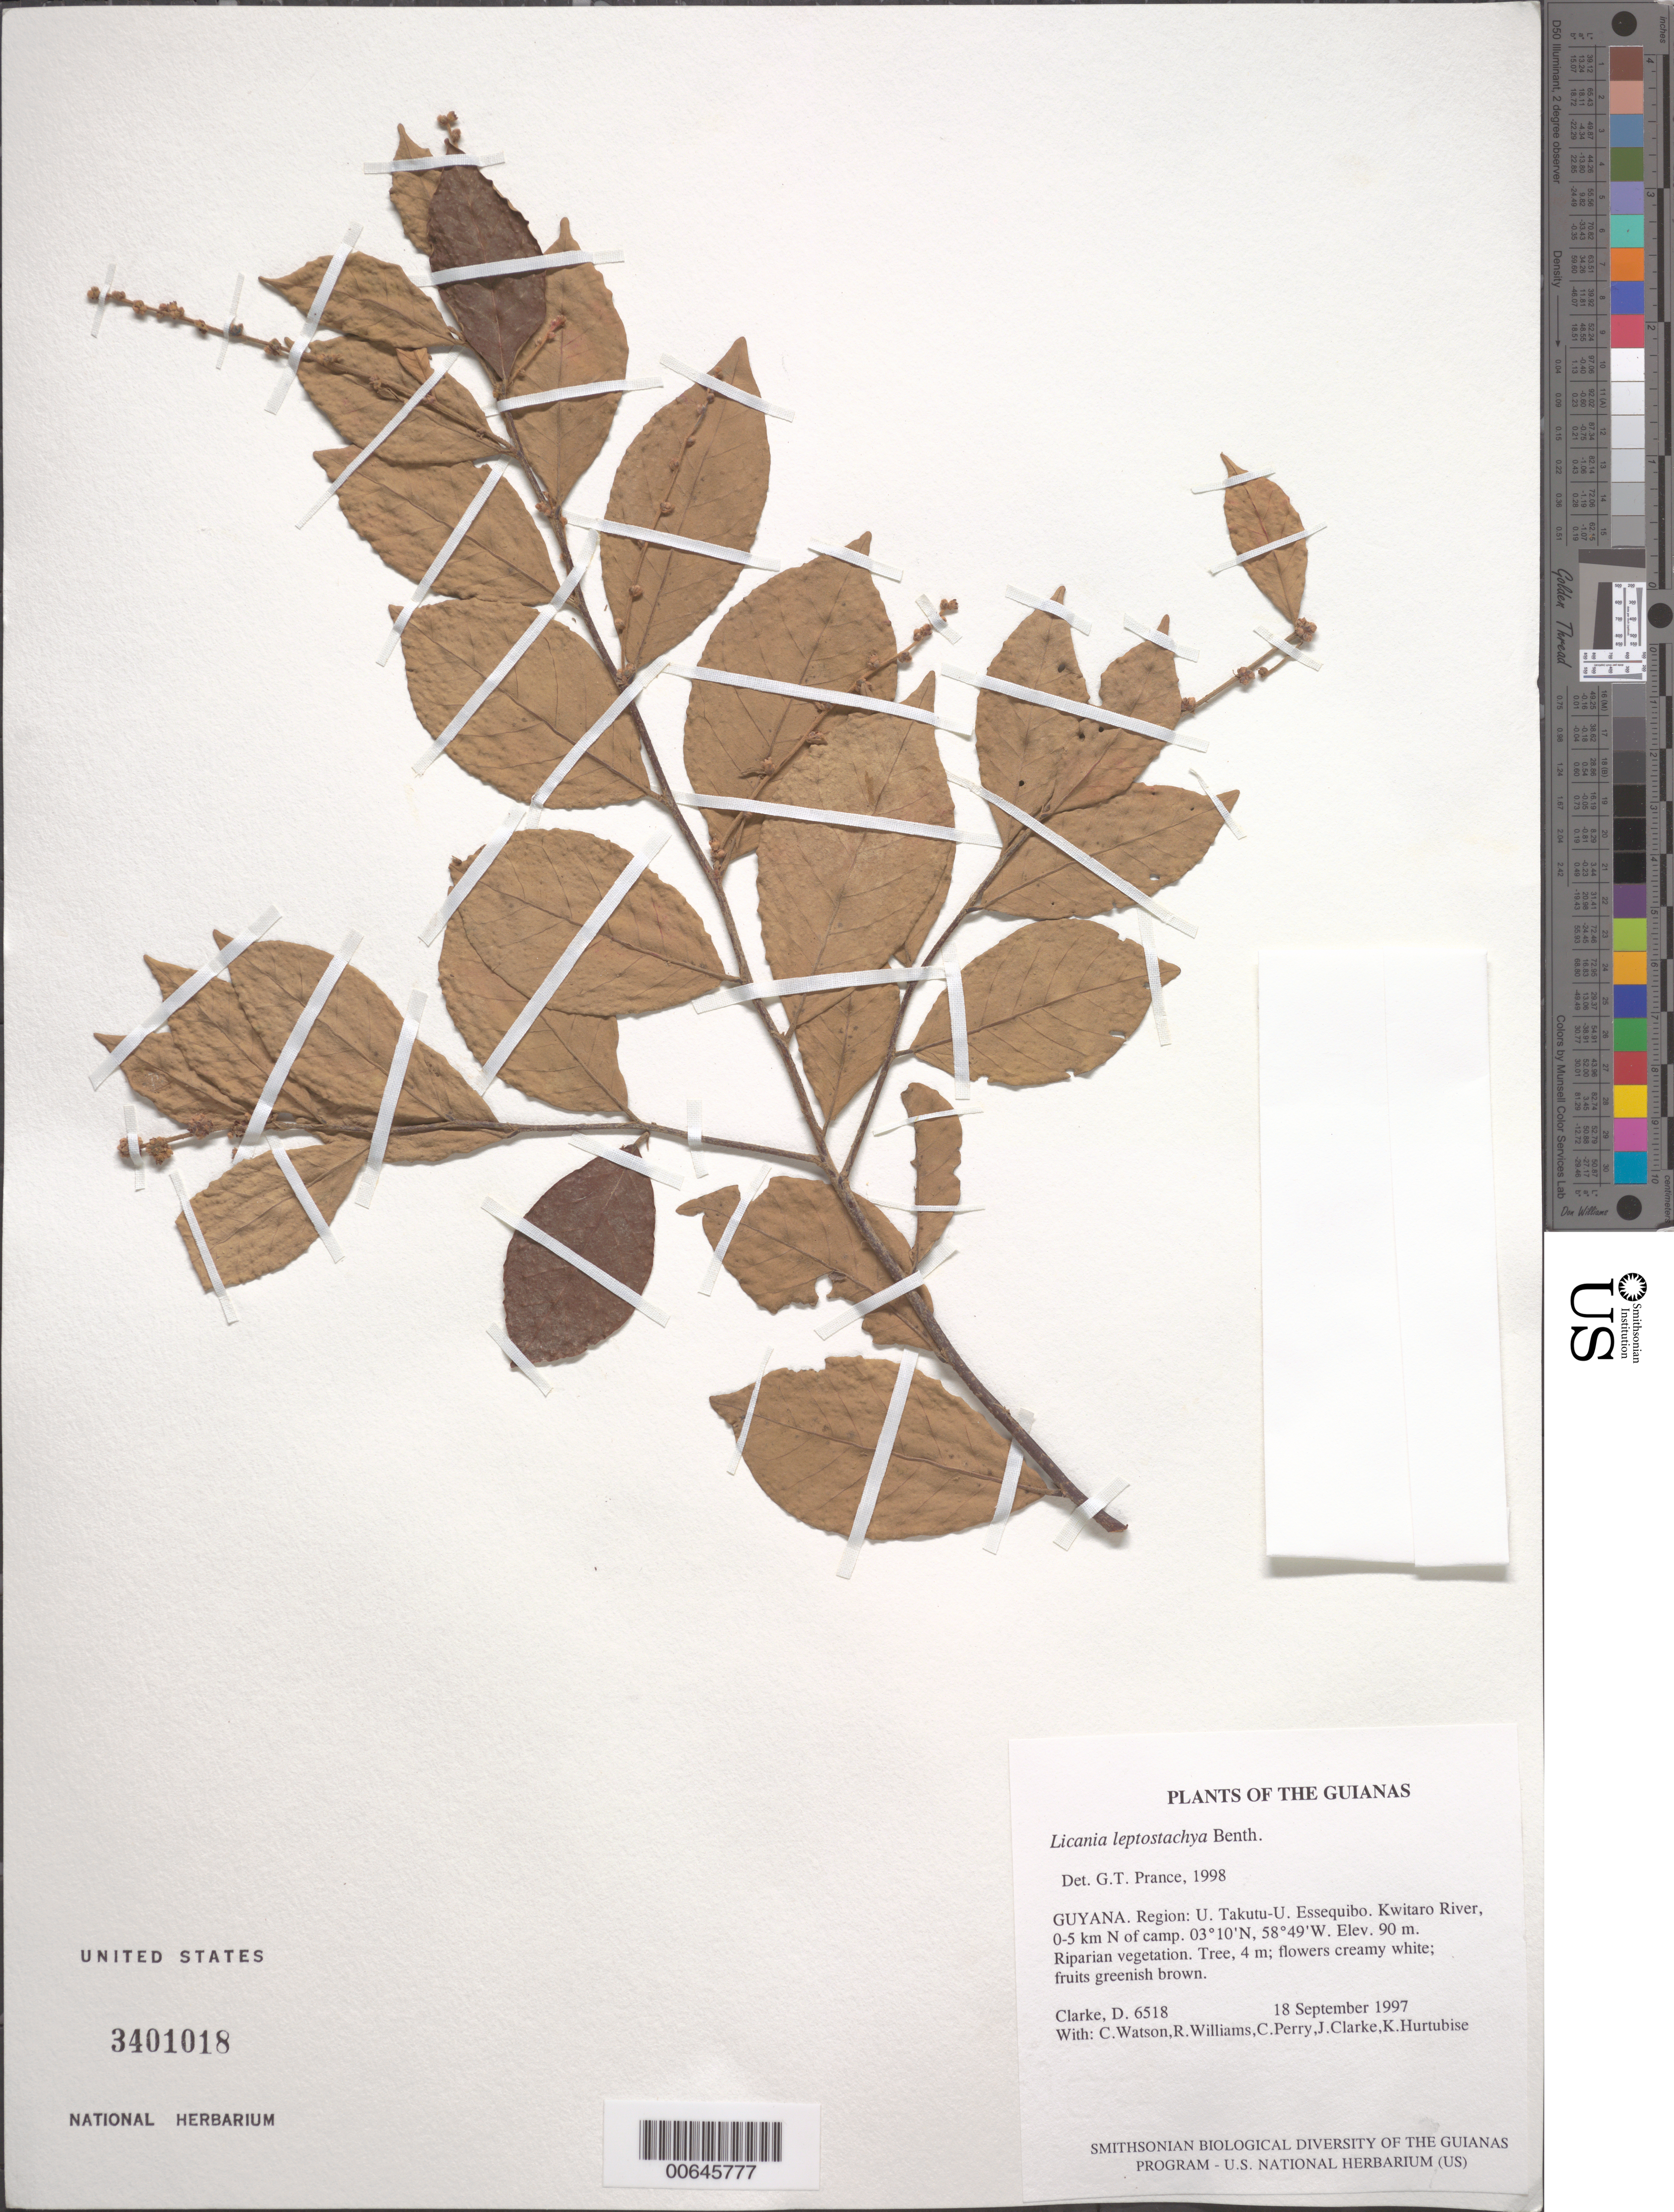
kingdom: Plantae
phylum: Tracheophyta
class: Magnoliopsida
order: Malpighiales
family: Chrysobalanaceae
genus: Licania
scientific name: Licania leptostachya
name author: Benth.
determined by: Prance, G. T.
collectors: H. D. Clarke, C. Watson, R. Williams, C. Perry, J. Clarke & K. Hurtubise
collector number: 6518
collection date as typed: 18 September 1997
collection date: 1997-09-18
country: Guyana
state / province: U. Takutu-U. Essequibo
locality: Kwitaro River, 0-5 km N of camp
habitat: Riparian vegetation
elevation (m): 90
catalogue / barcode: US 3401018